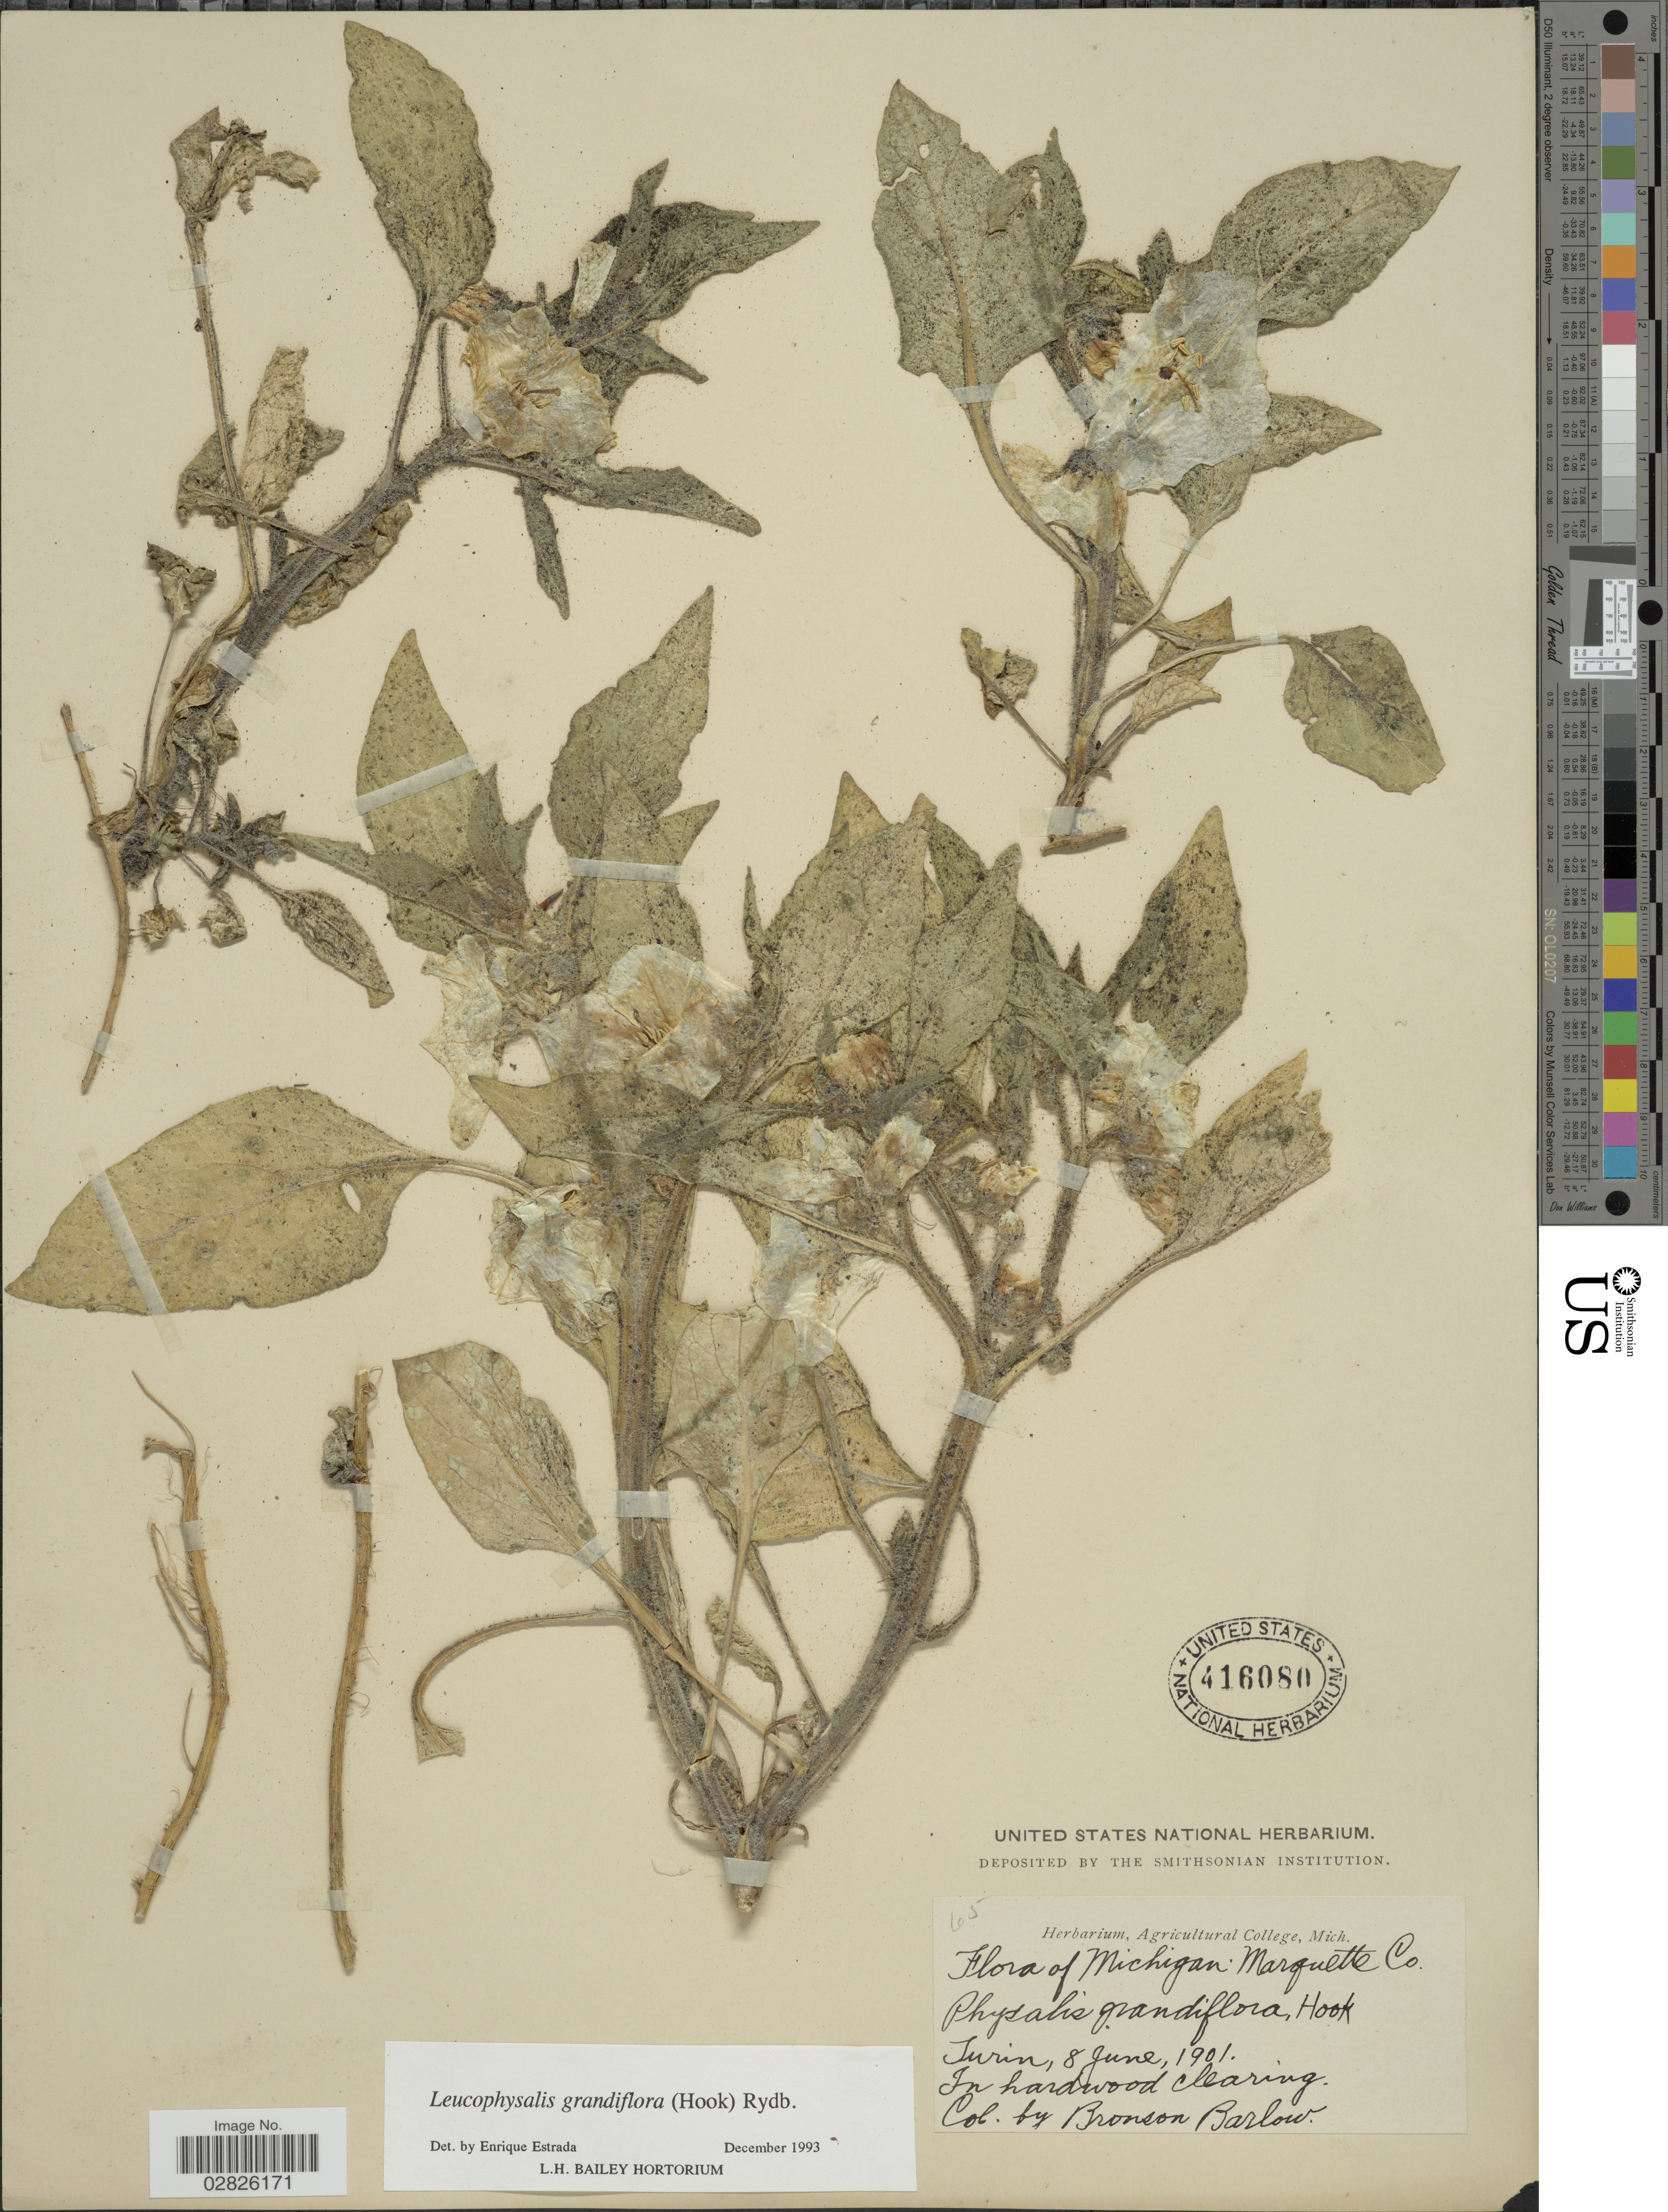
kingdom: Plantae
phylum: Tracheophyta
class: Magnoliopsida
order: Solanales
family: Solanaceae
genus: Leucophysalis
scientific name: Leucophysalis grandiflora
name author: (Hook.) Rydb.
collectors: Barlow, B.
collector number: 65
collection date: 1901-06-08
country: United States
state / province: Michigan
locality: Marquette Co. Turin.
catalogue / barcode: US 416080